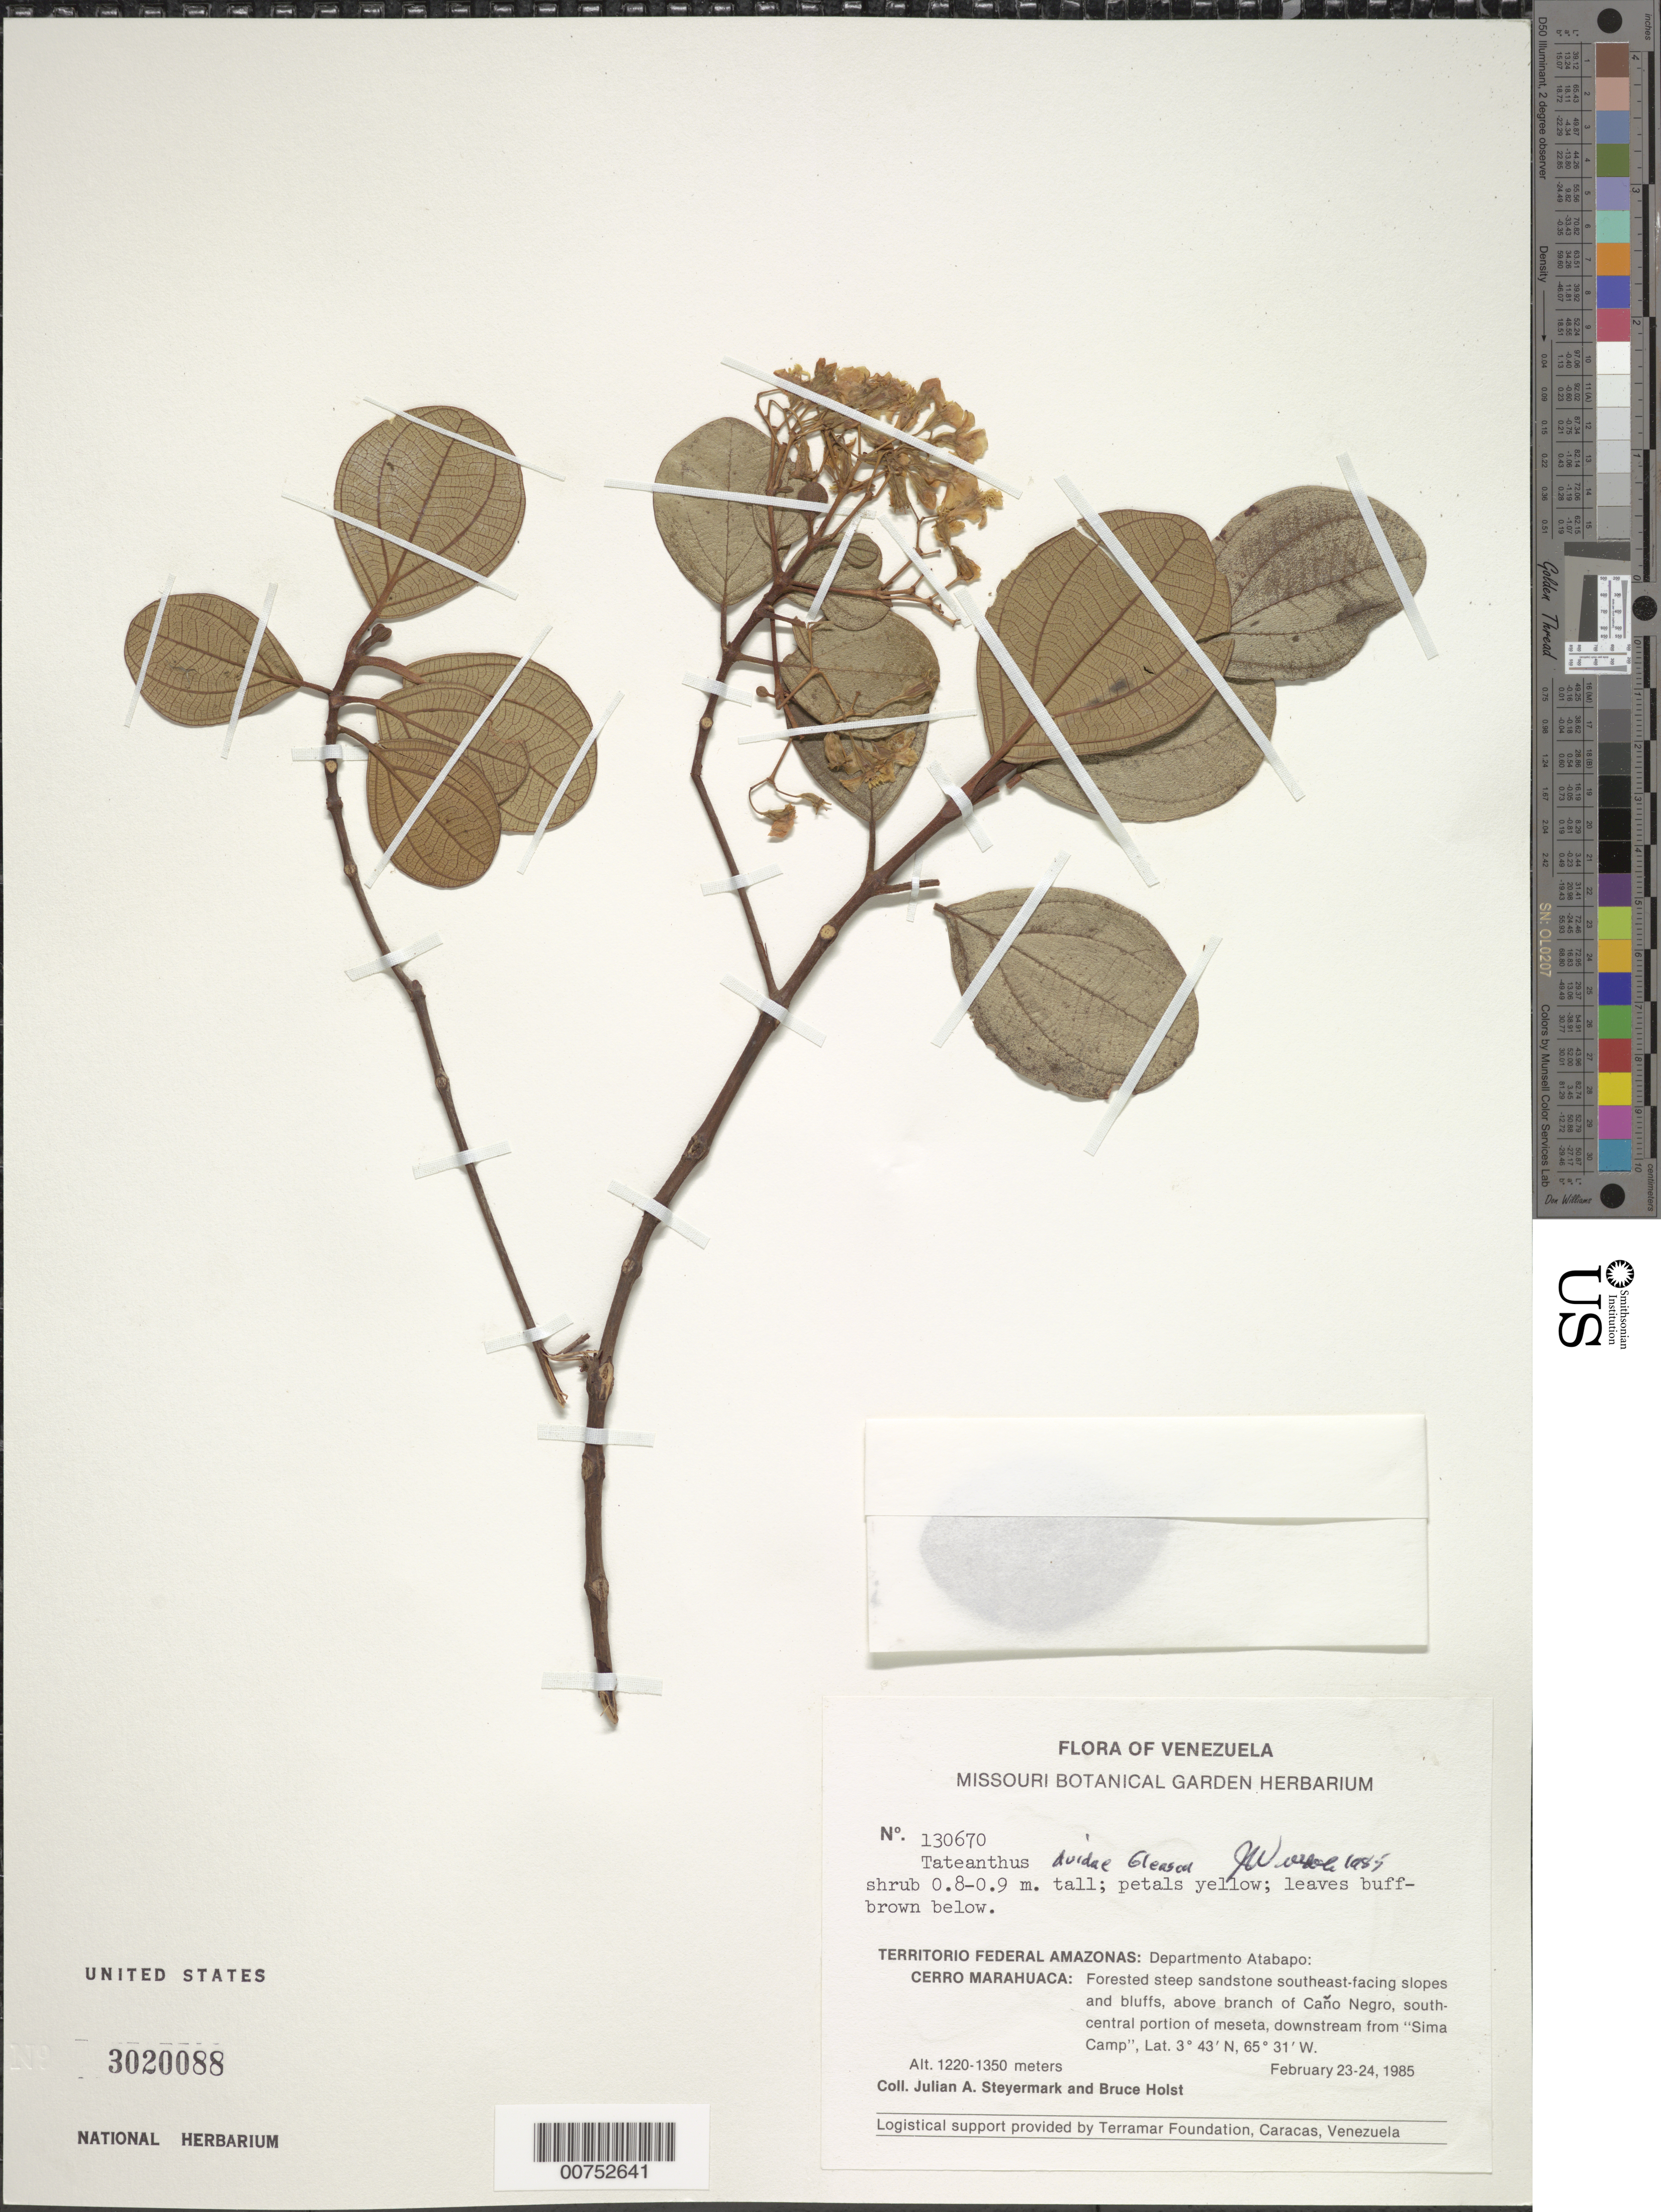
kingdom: Plantae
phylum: Tracheophyta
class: Magnoliopsida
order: Myrtales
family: Melastomataceae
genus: Tateanthus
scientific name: Tateanthus duidae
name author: Gleason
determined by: Wurdack, John J., (US), US (UNITED STATES)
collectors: J. Steyermark & B. Holst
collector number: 130670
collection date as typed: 23-Feb-85 to 24-Feb-85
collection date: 1985-02-23/1985-02-24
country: Venezuela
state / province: Amazonas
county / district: Atabapo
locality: Cerro Marahuaca; above branch of Caño Negro, South-central portion of Mesenta, downstream from "Sima Camp"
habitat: Forested steep sandstone SE slopes and bluffs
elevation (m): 1220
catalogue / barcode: US 3020088